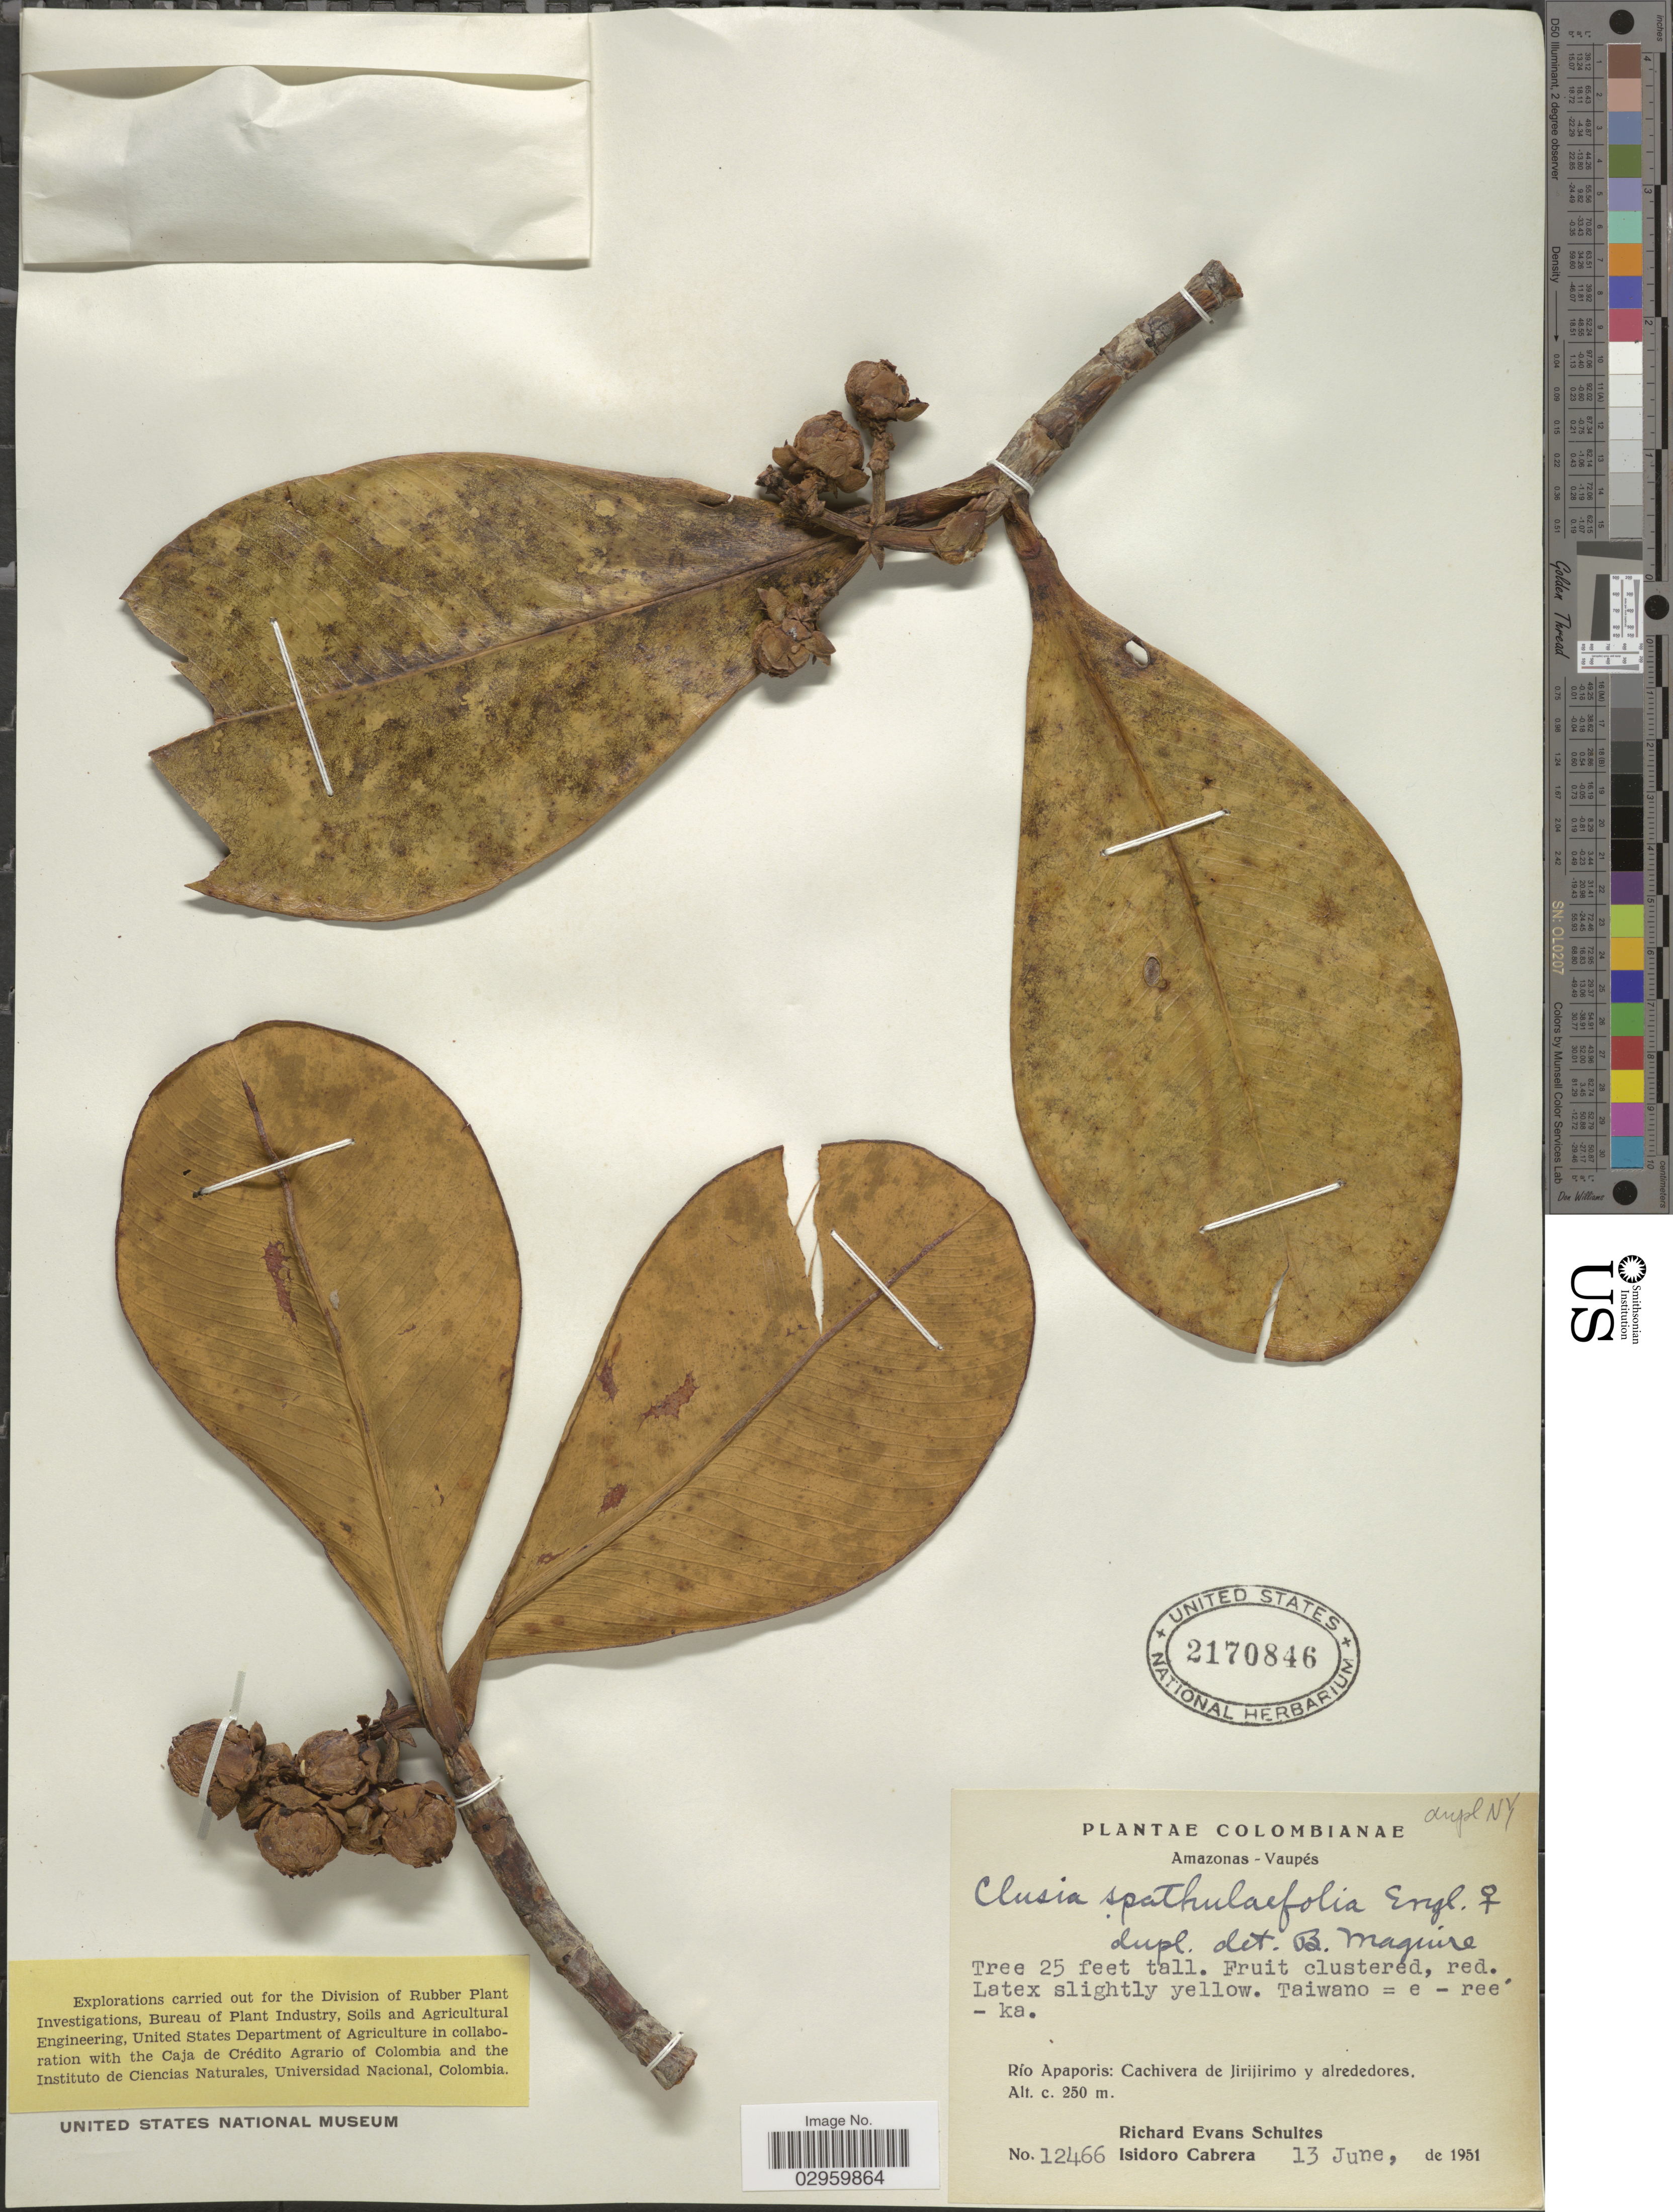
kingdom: Plantae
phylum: Tracheophyta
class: Magnoliopsida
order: Malpighiales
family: Clusiaceae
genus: Clusia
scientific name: Clusia spathulifolia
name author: Engl.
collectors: R. E. Schultes & I. Cabrera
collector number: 12466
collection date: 1951-06-13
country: Colombia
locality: Amazonas-Vaupés, Río Apaporis: Cachivera de Jirijirimo y alrededores.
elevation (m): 250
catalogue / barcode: US 2170846